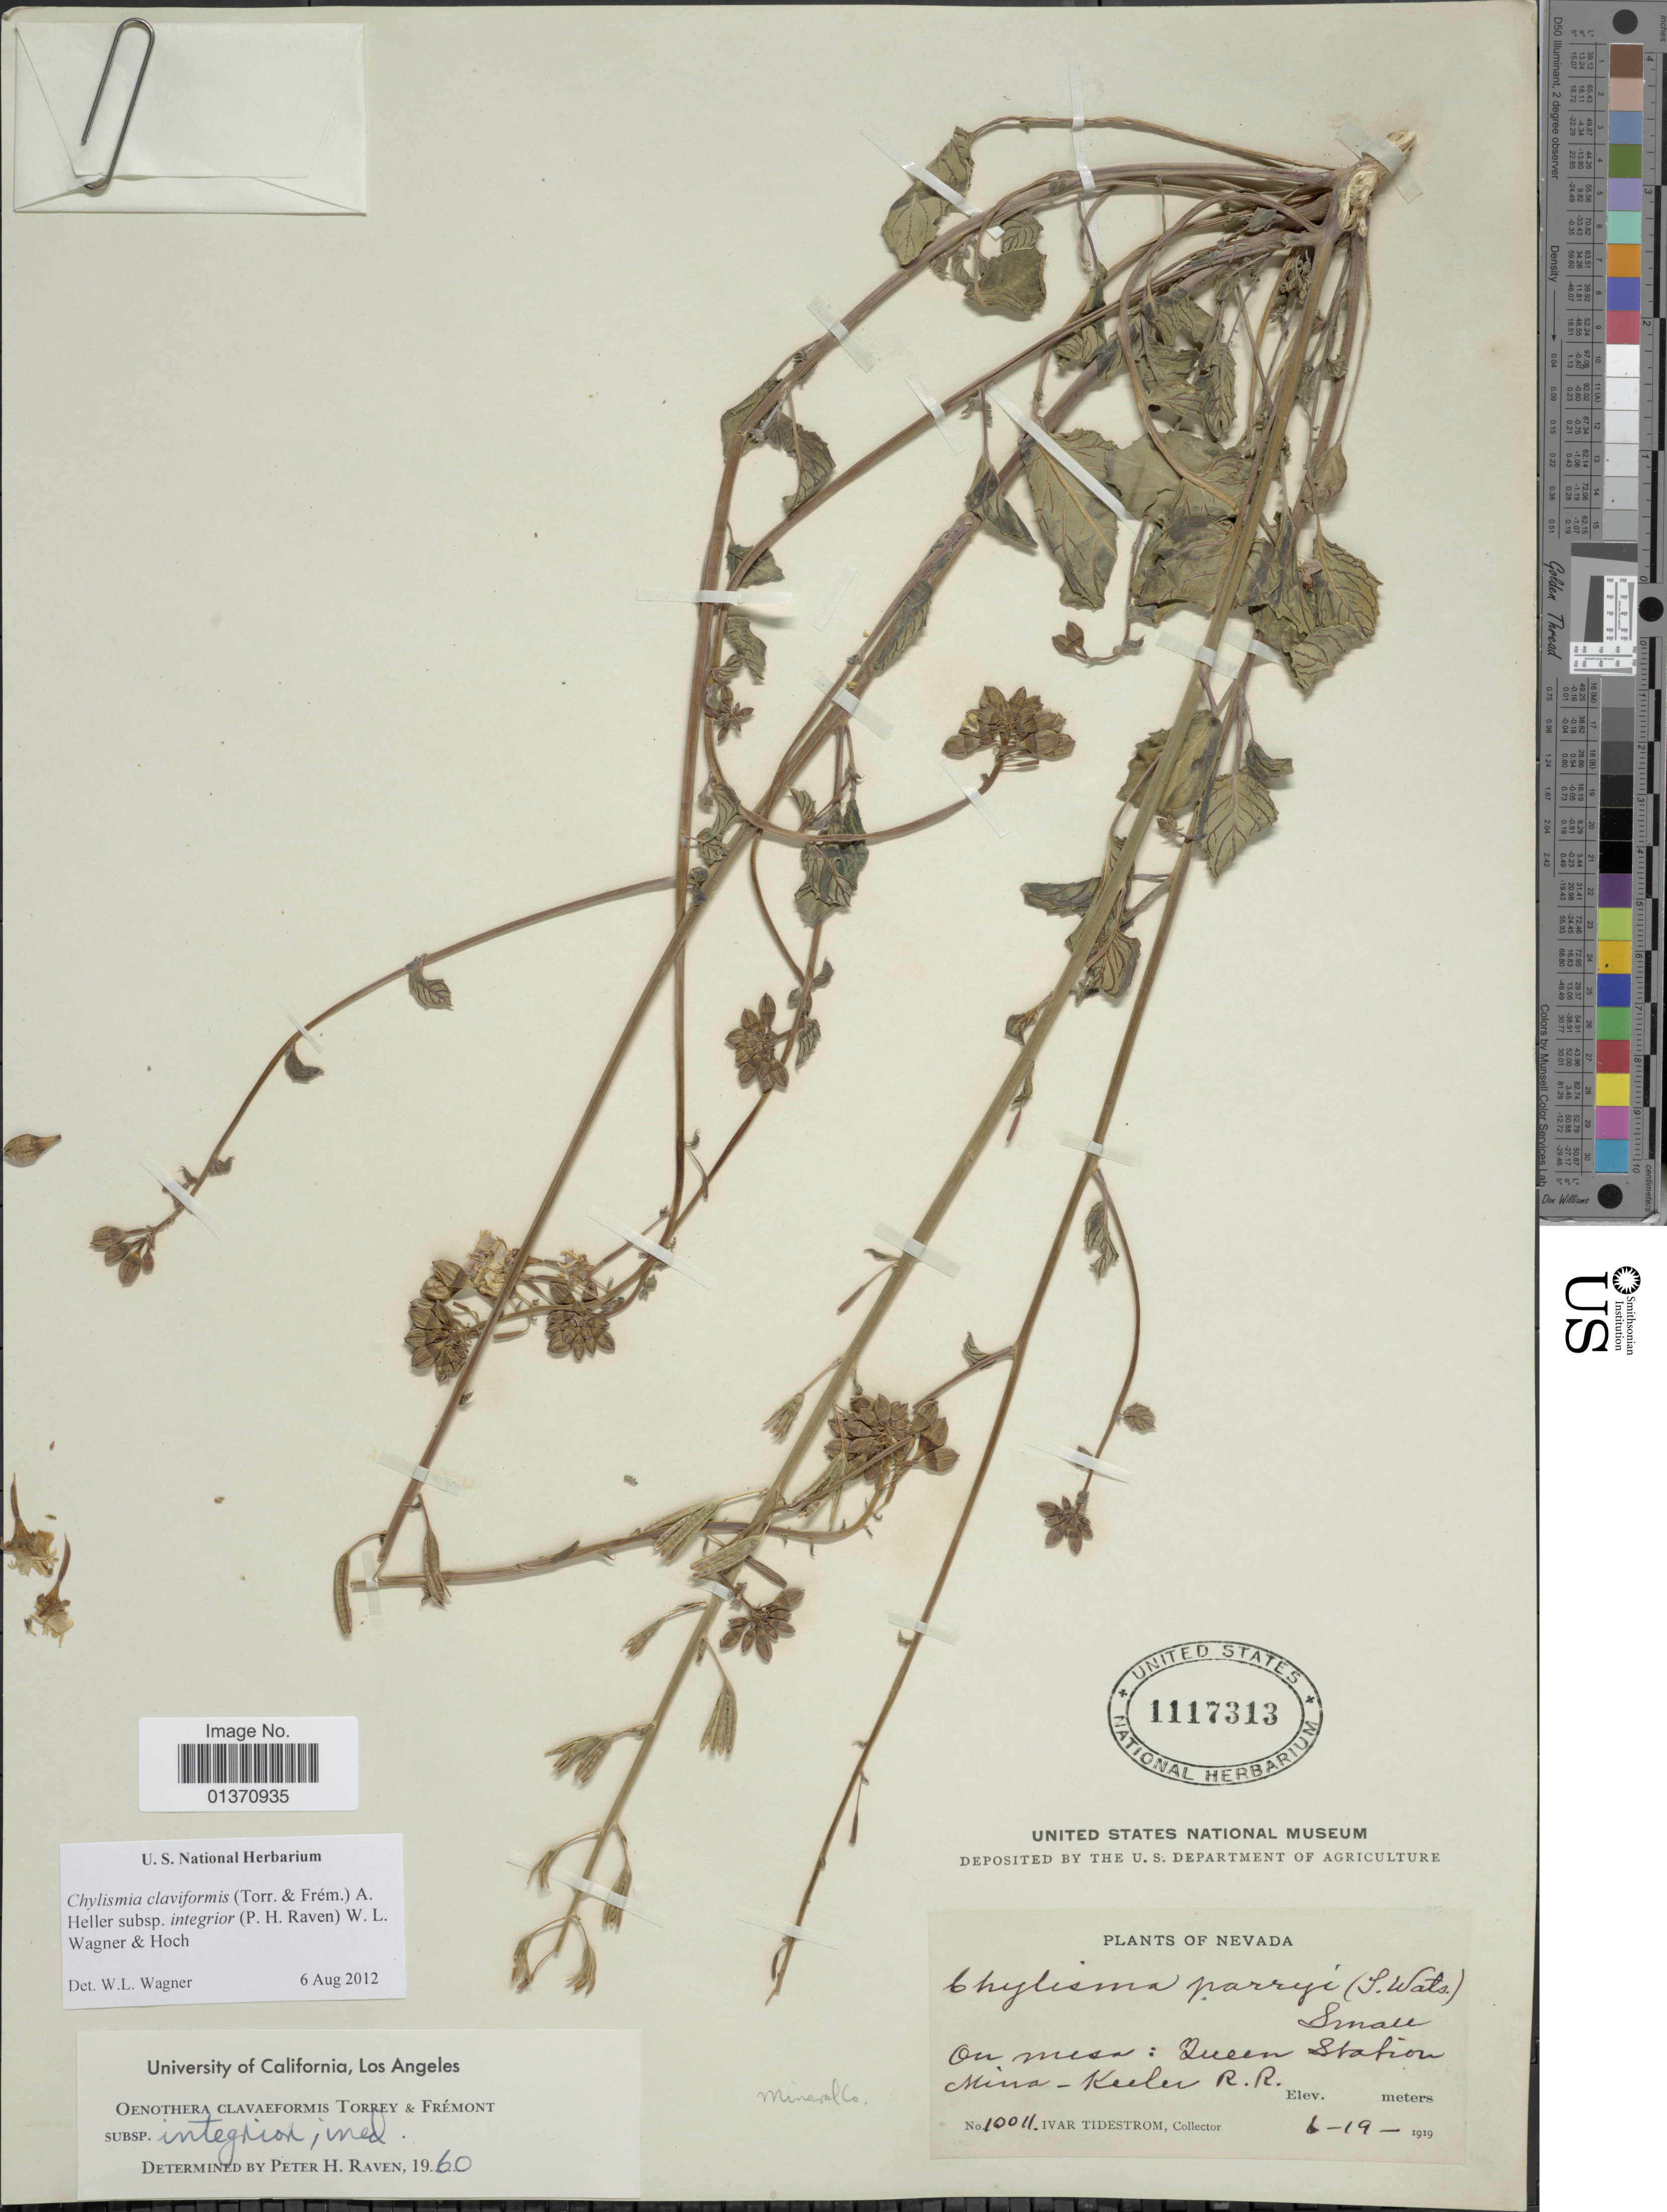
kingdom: Plantae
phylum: Tracheophyta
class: Magnoliopsida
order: Myrtales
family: Onagraceae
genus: Chylismia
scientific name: Chylismia claviformis subsp. integrior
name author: (P.H. Raven) W.L. Wagner & Hoch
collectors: I. F. Tidestrom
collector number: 10011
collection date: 1919-06-19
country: United States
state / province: Nevada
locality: On mesa: Queen Station Mina - Keeler R. R.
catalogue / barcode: US 1117313